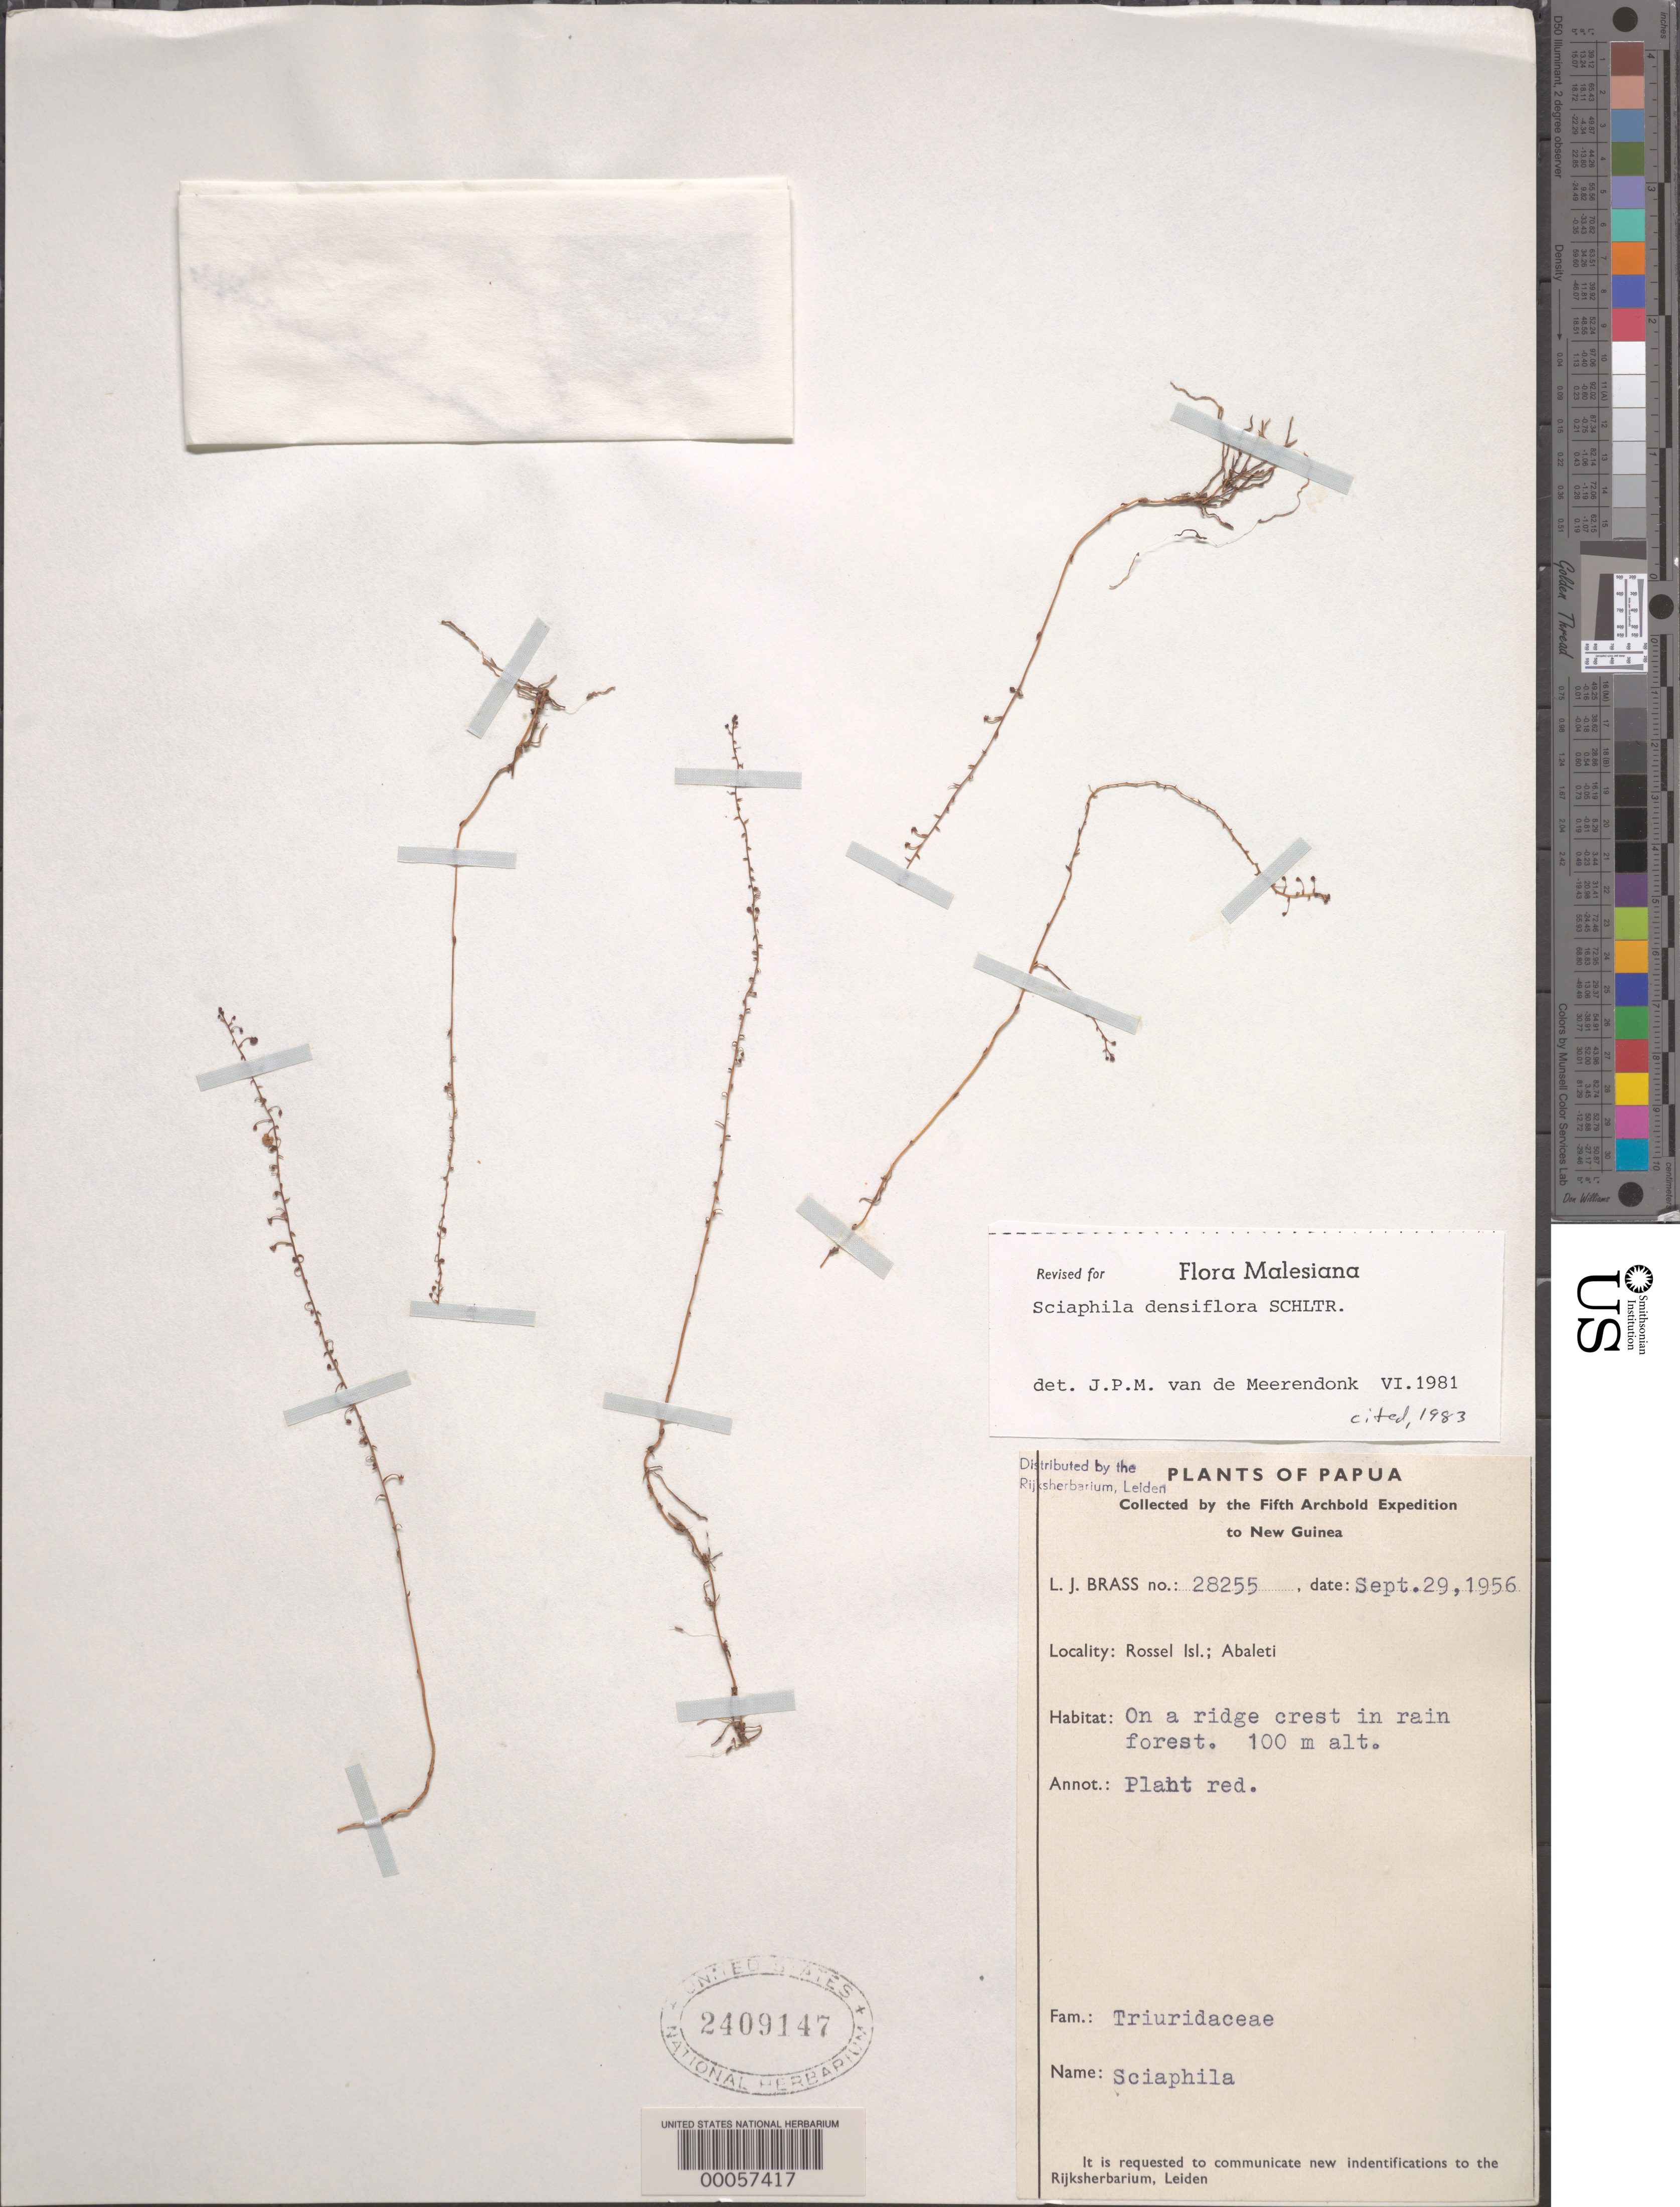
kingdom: Plantae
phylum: Tracheophyta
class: Liliopsida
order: Pandanales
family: Triuridaceae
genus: Sciaphila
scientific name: Sciaphila densiflora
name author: Schltr.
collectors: L. J. Brass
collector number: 28255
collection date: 1956-09-29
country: Papua New Guinea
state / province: Milne Bay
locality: Papua. New Guinea. Rossel Isl.; Abaleti. On a ridge crest in rain forest.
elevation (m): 100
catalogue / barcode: US 2409147